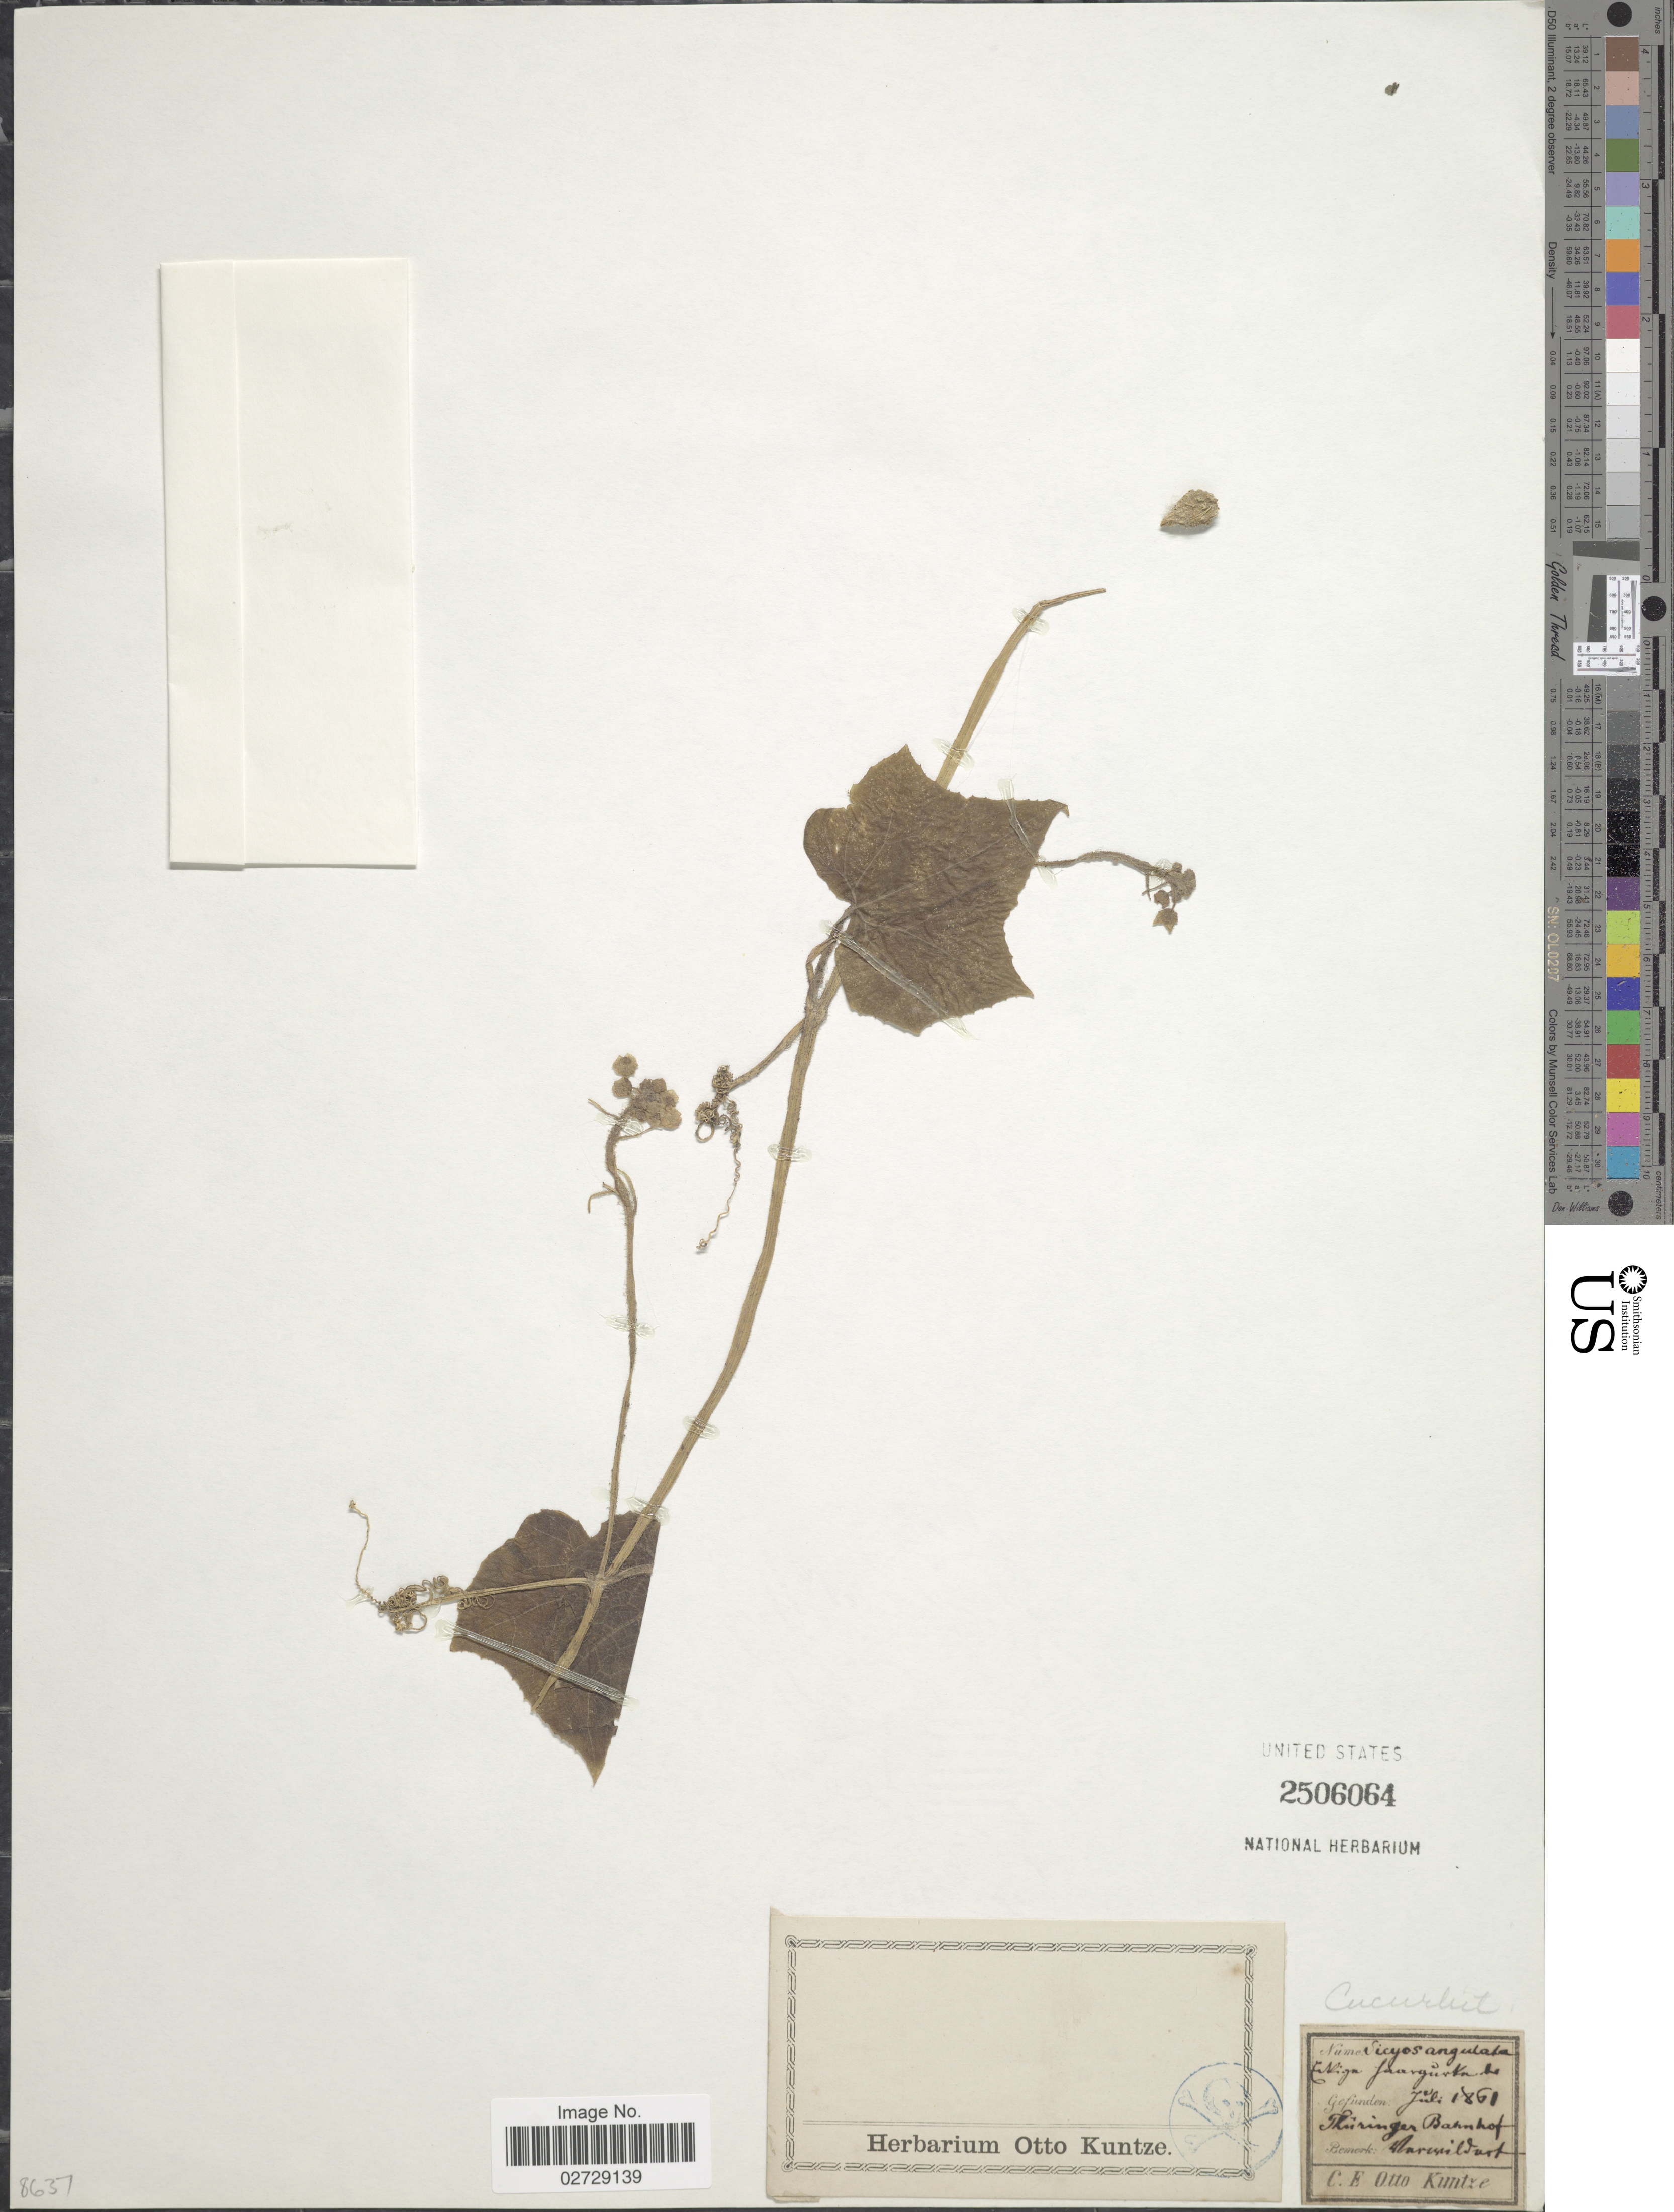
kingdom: Plantae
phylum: Tracheophyta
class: Magnoliopsida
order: Cucurbitales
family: Cucurbitaceae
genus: Sicyos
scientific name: Sicyos angulatus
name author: L.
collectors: C.E.O. Kuntze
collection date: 1860-07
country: Germany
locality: Thuringer Bahnhof, Marviuldorf [interpreted]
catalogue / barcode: US 2506064